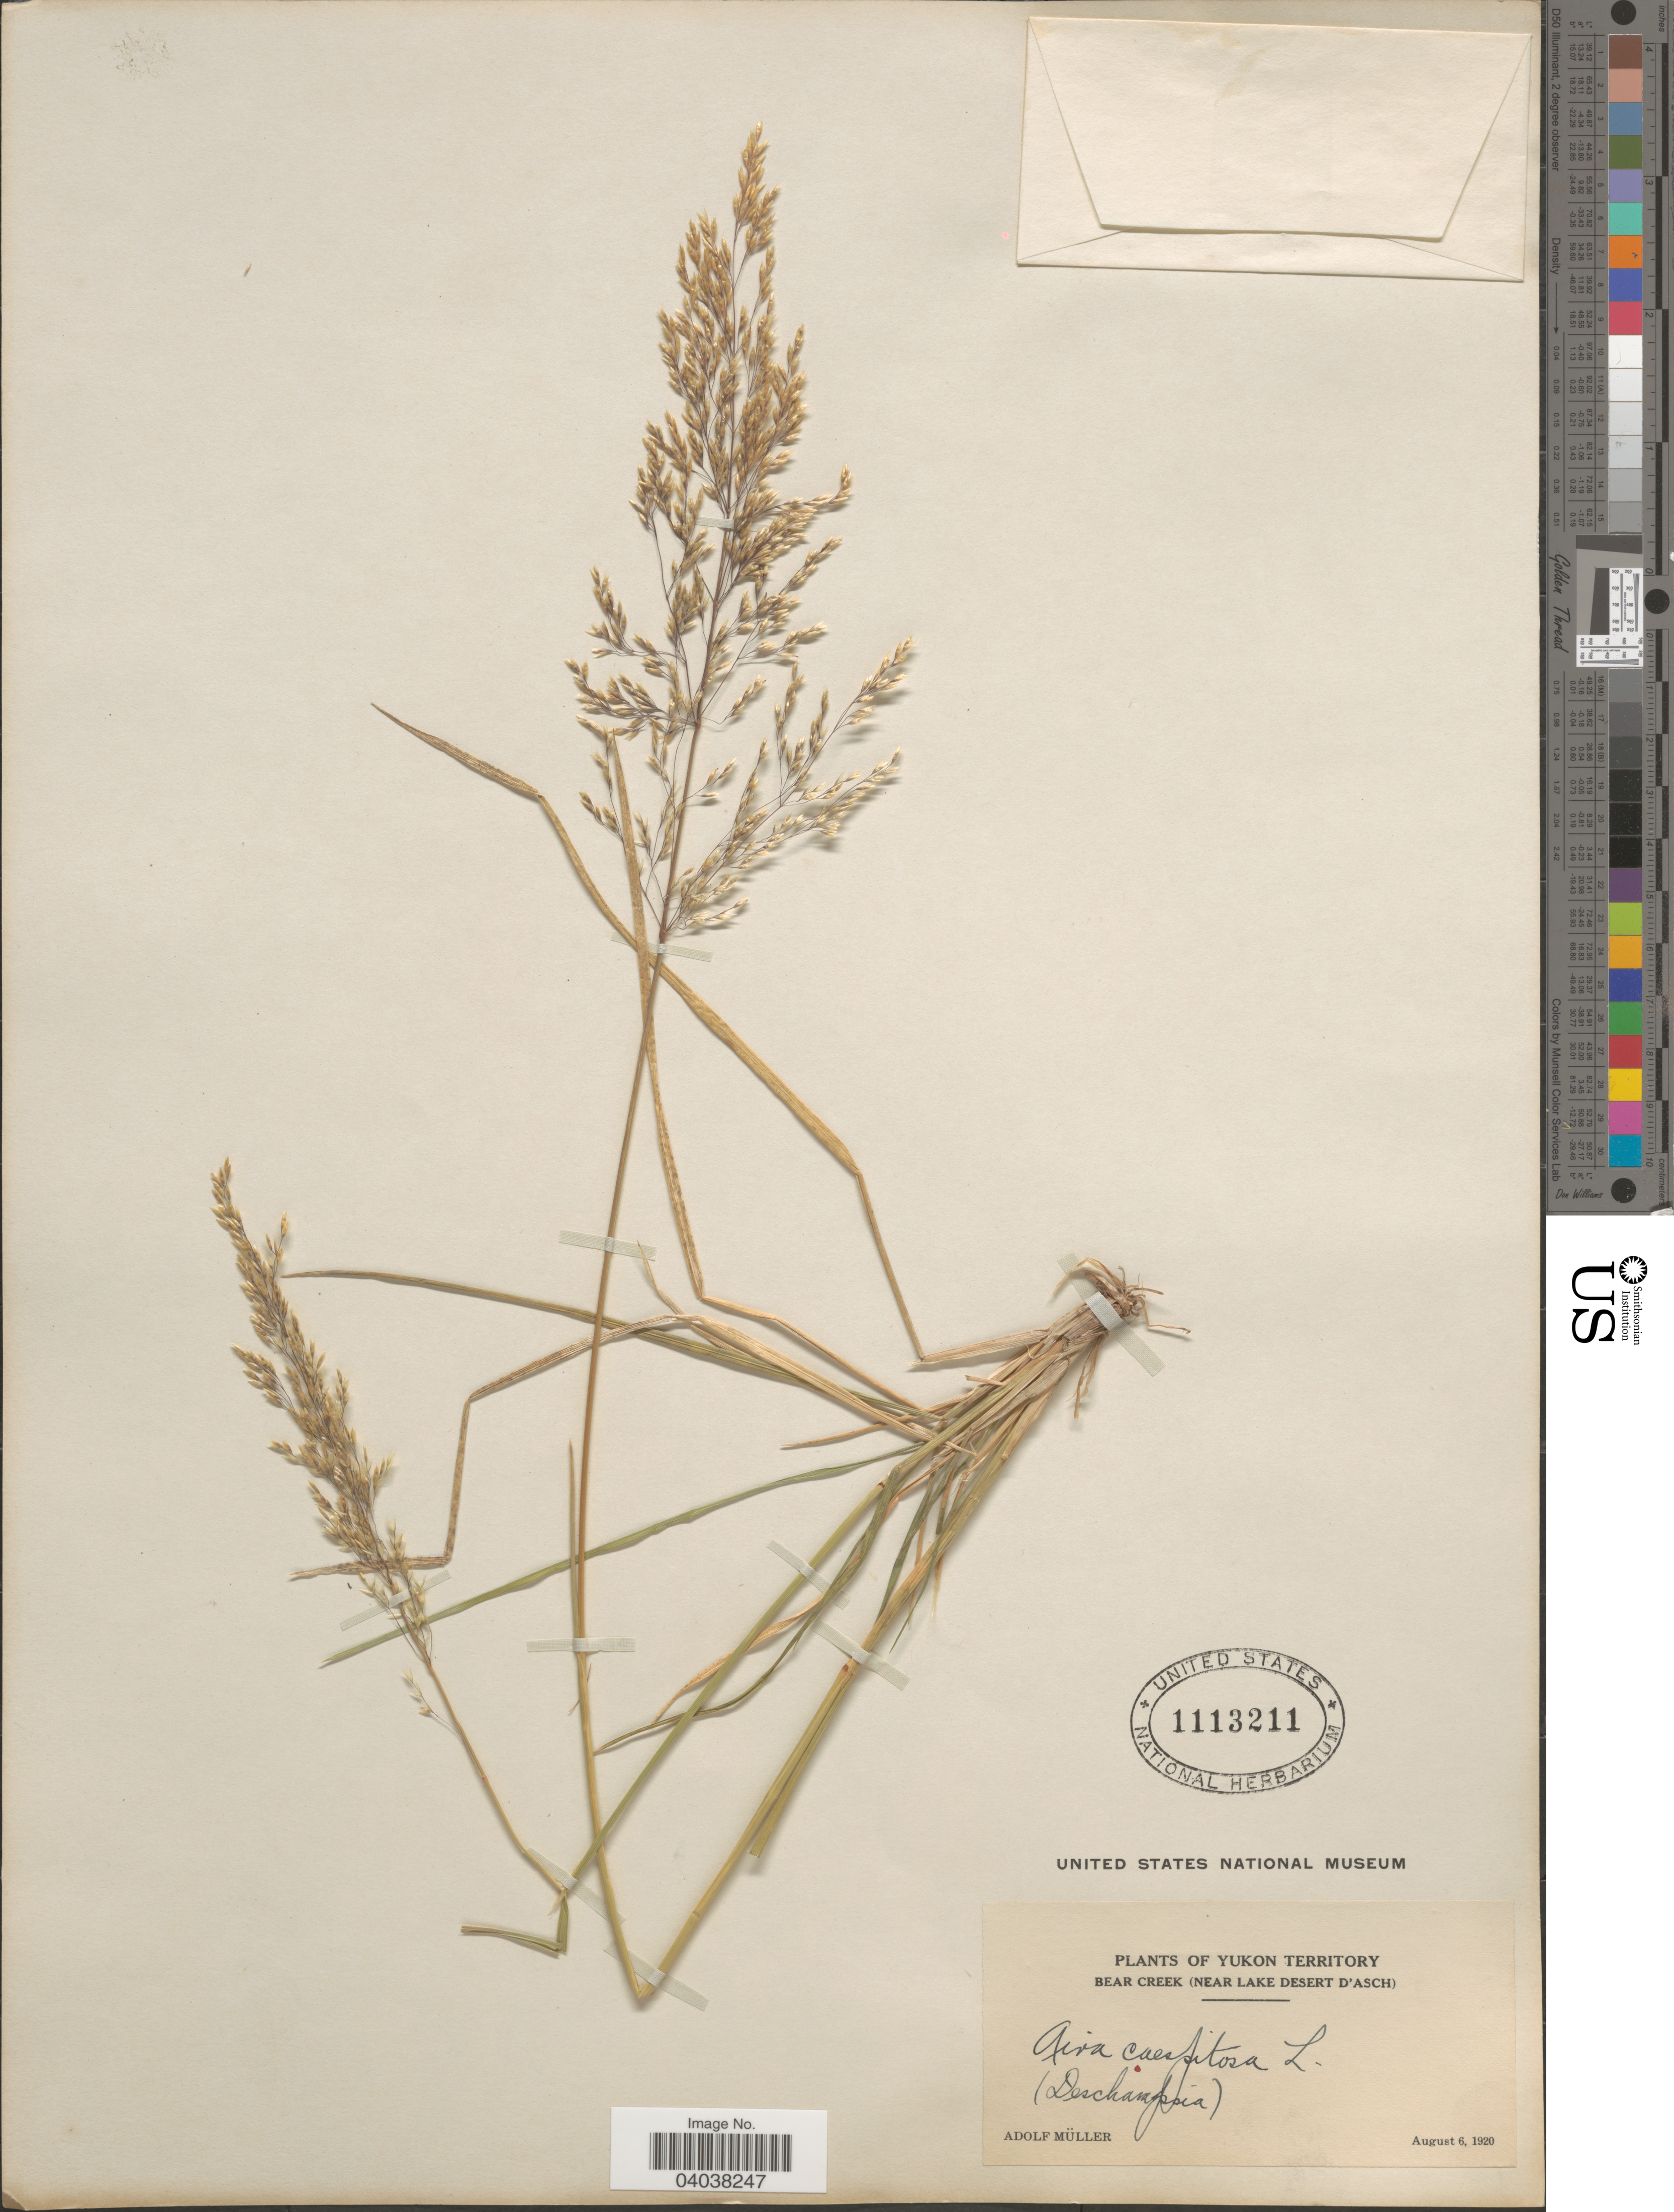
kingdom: Plantae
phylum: Tracheophyta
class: Liliopsida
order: Poales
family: Poaceae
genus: Deschampsia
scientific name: Deschampsia cespitosa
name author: (L.) P. Beauv.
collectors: A. Muller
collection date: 1920-08-06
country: Canada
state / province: Yukon Territory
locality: Bear Creek (near Lake Desert d'Asch).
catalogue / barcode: US 1113211